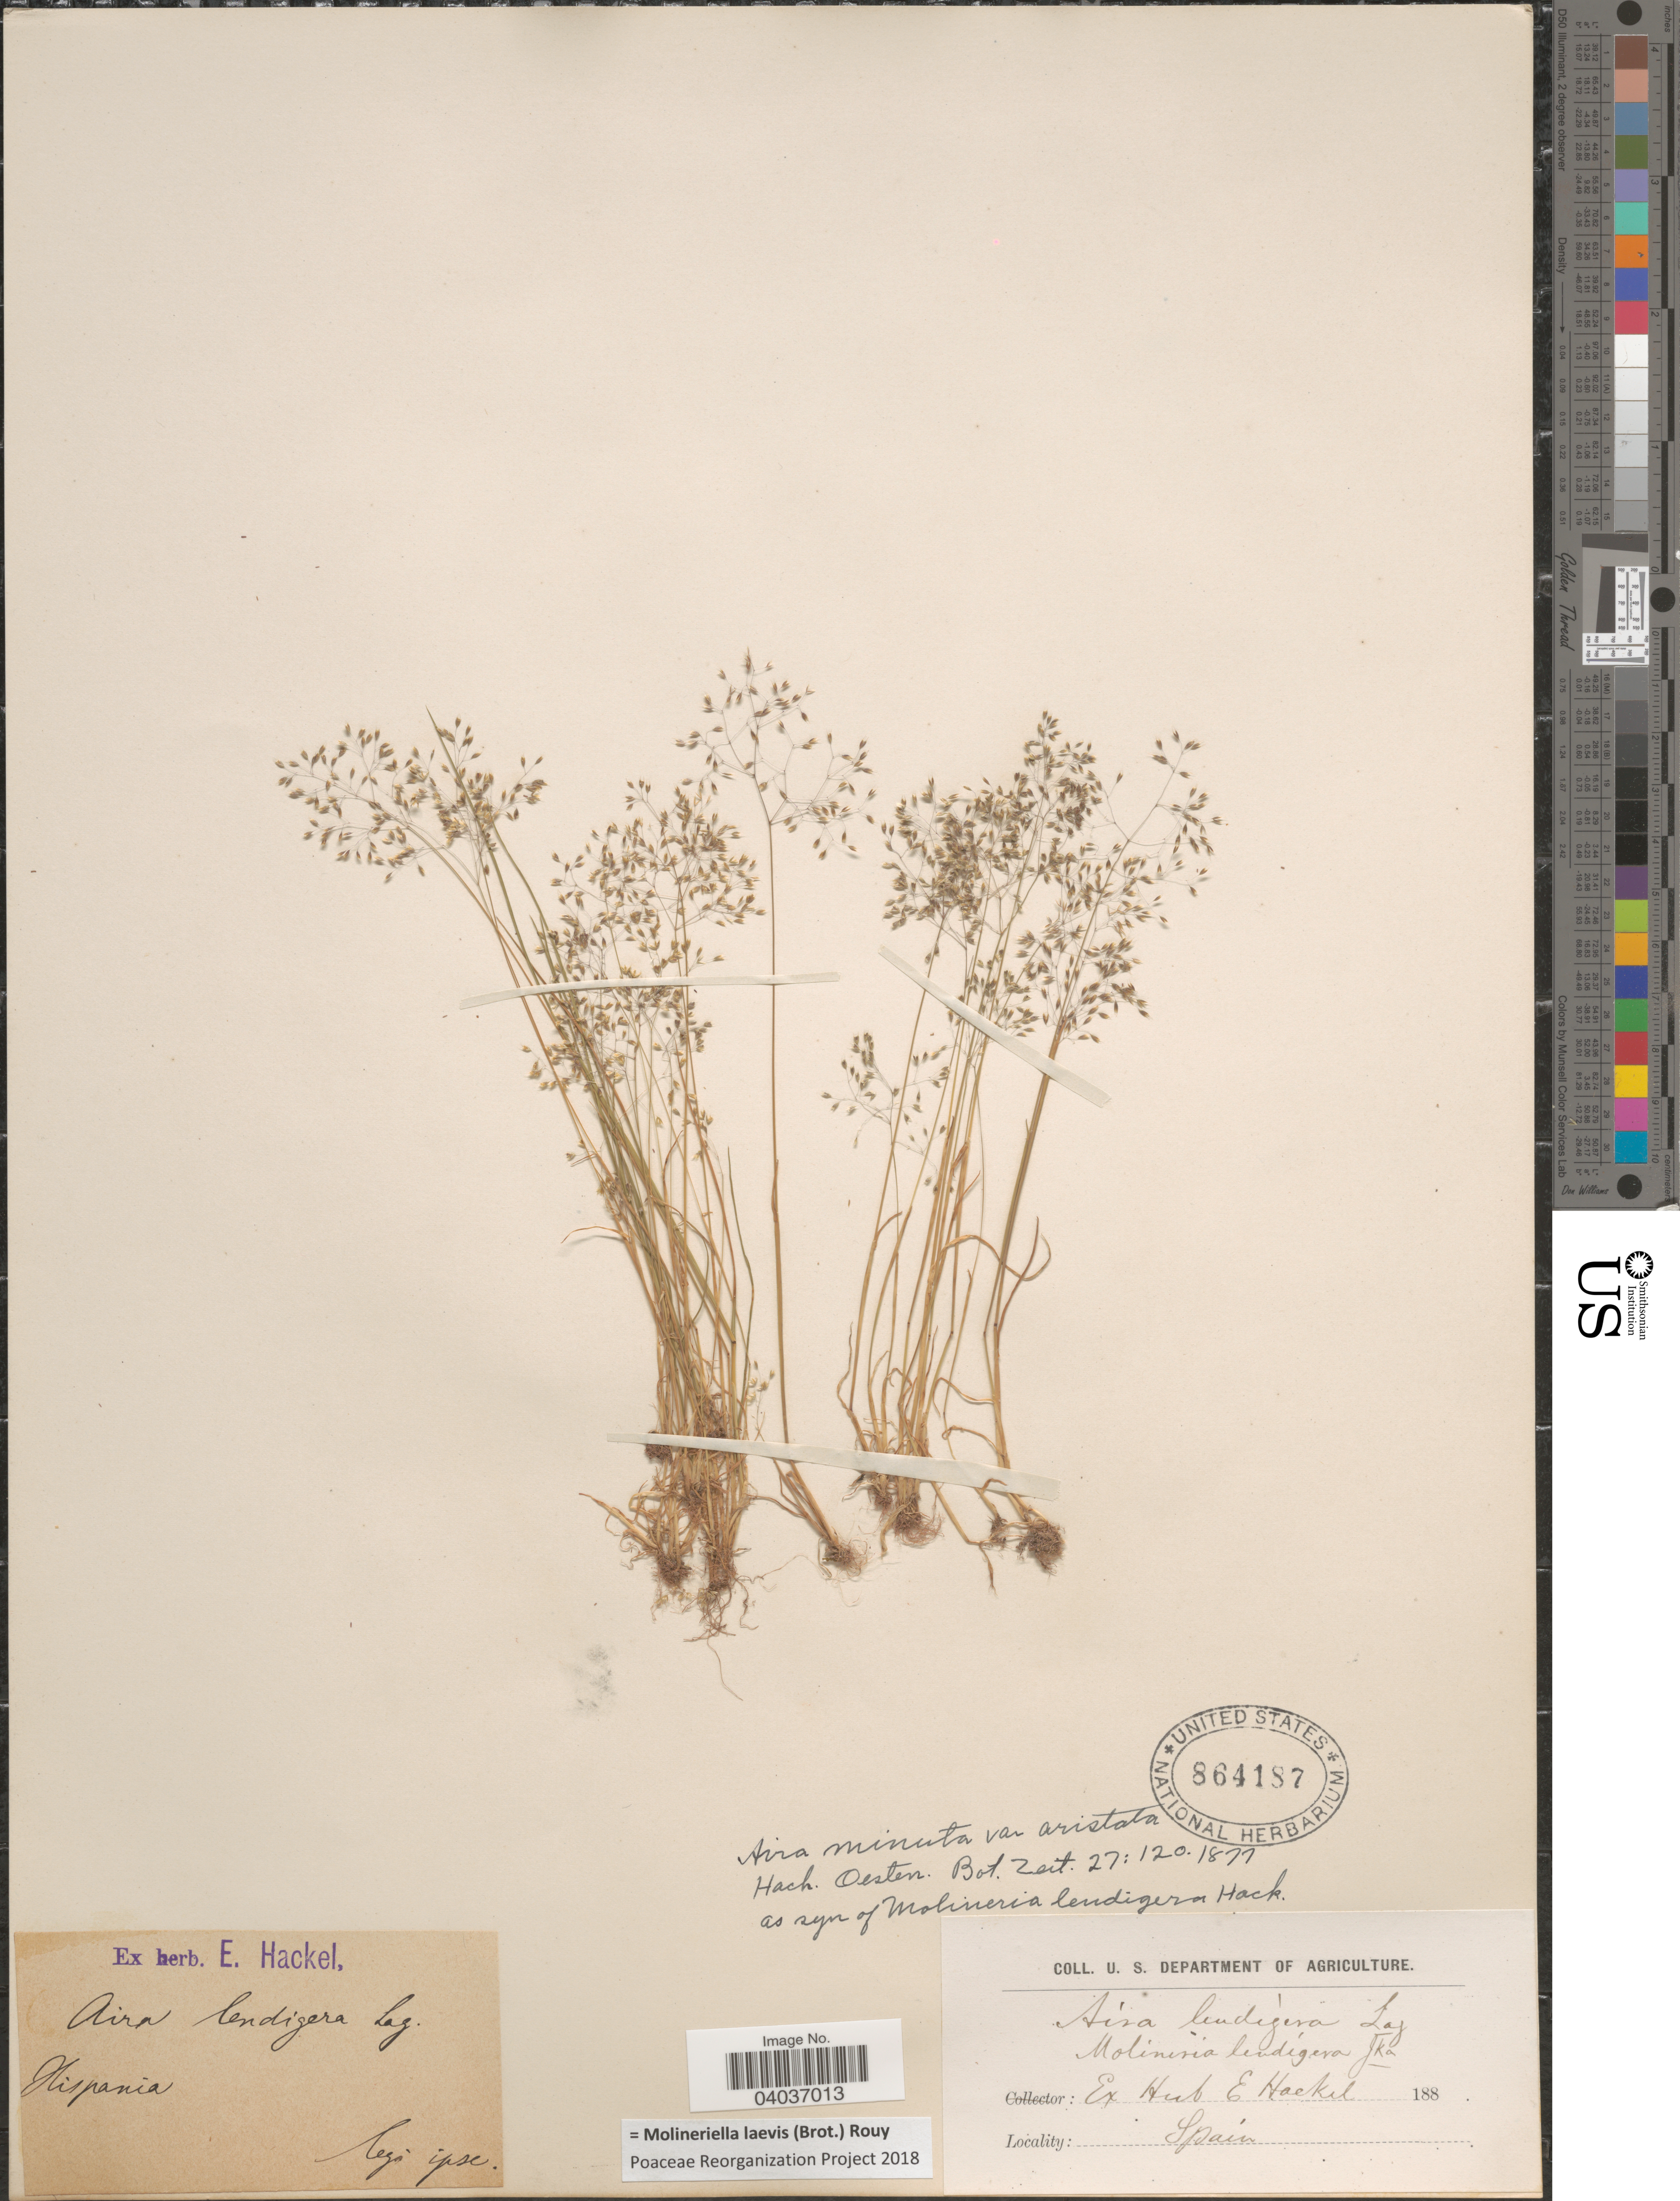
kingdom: Plantae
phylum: Tracheophyta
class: Liliopsida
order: Poales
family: Poaceae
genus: Molineriella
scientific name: Molineriella laevis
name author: (Brot.) Rouy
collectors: E. Hackel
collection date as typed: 188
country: Spain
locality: Hispania.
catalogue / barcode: US 864187